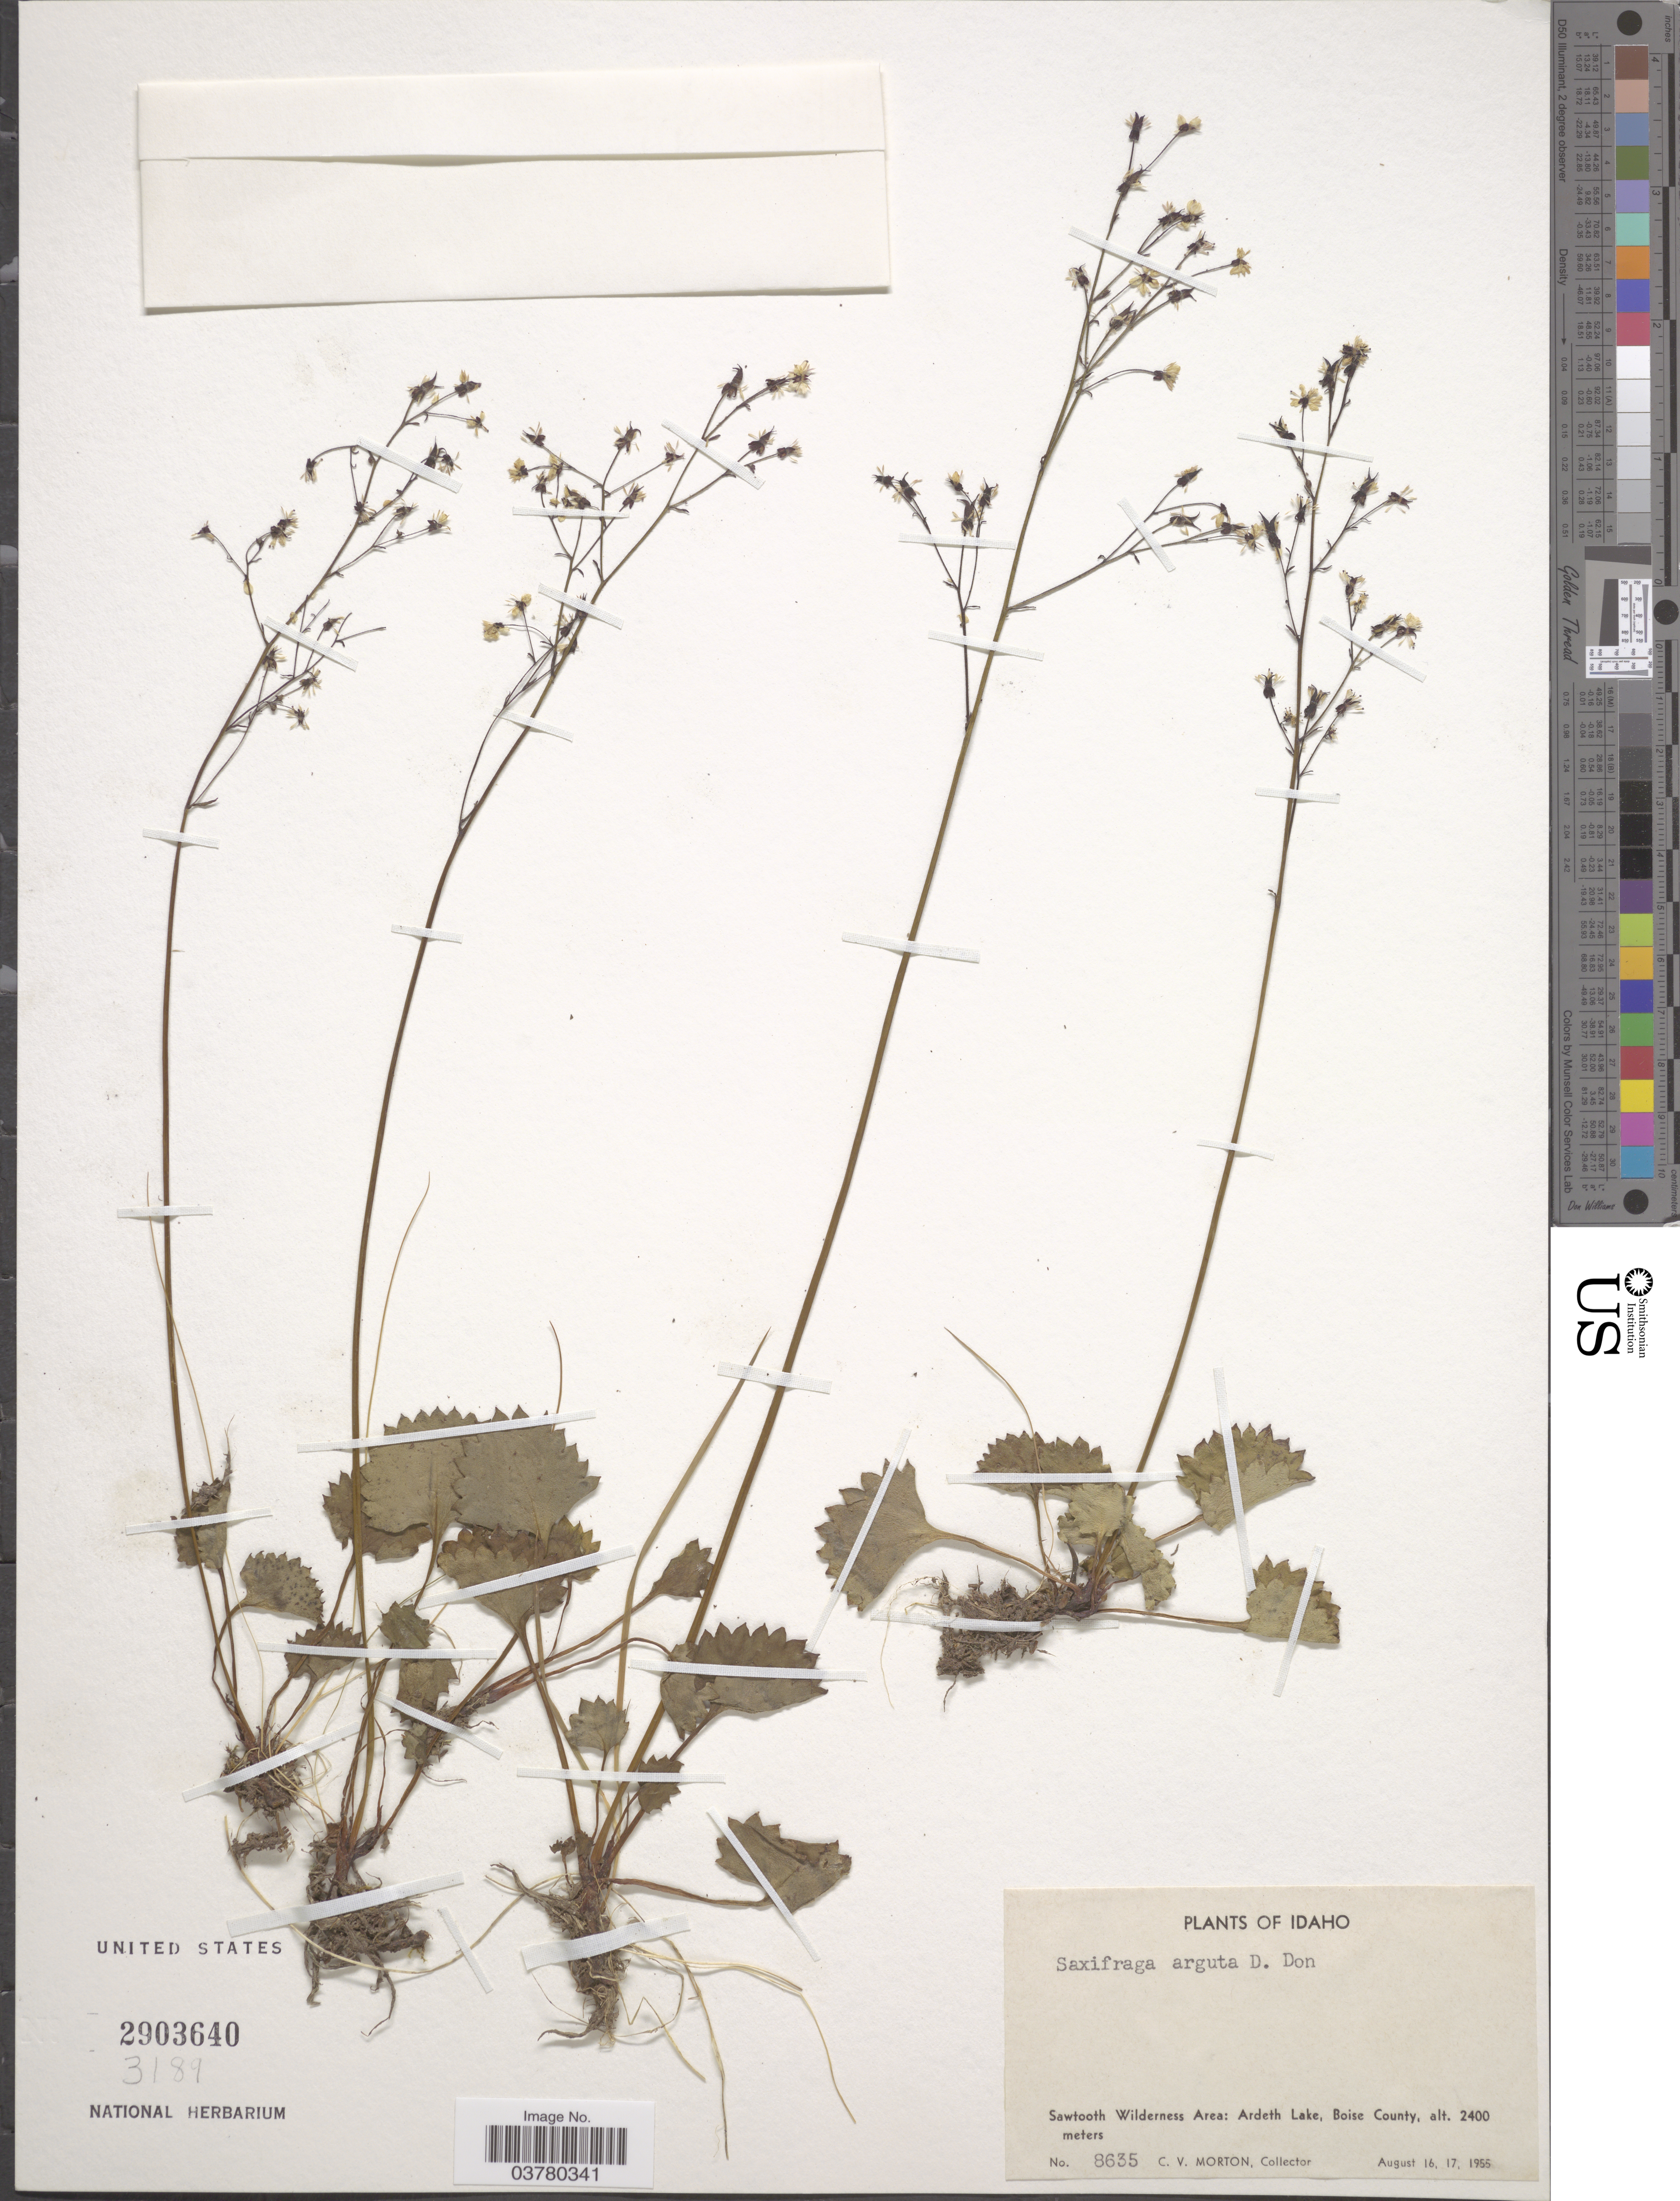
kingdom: Plantae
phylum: Tracheophyta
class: Magnoliopsida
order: Saxifragales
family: Saxifragaceae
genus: Micranthes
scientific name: Micranthes odontoloma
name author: (Piper) A. Heller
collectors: C. V. Morton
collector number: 8635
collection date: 1955-08-16/1955-08-17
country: United States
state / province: Idaho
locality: Sawtooth Wilderness Area: Ardeth Lake, Boise County.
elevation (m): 2400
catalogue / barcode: US 2903640